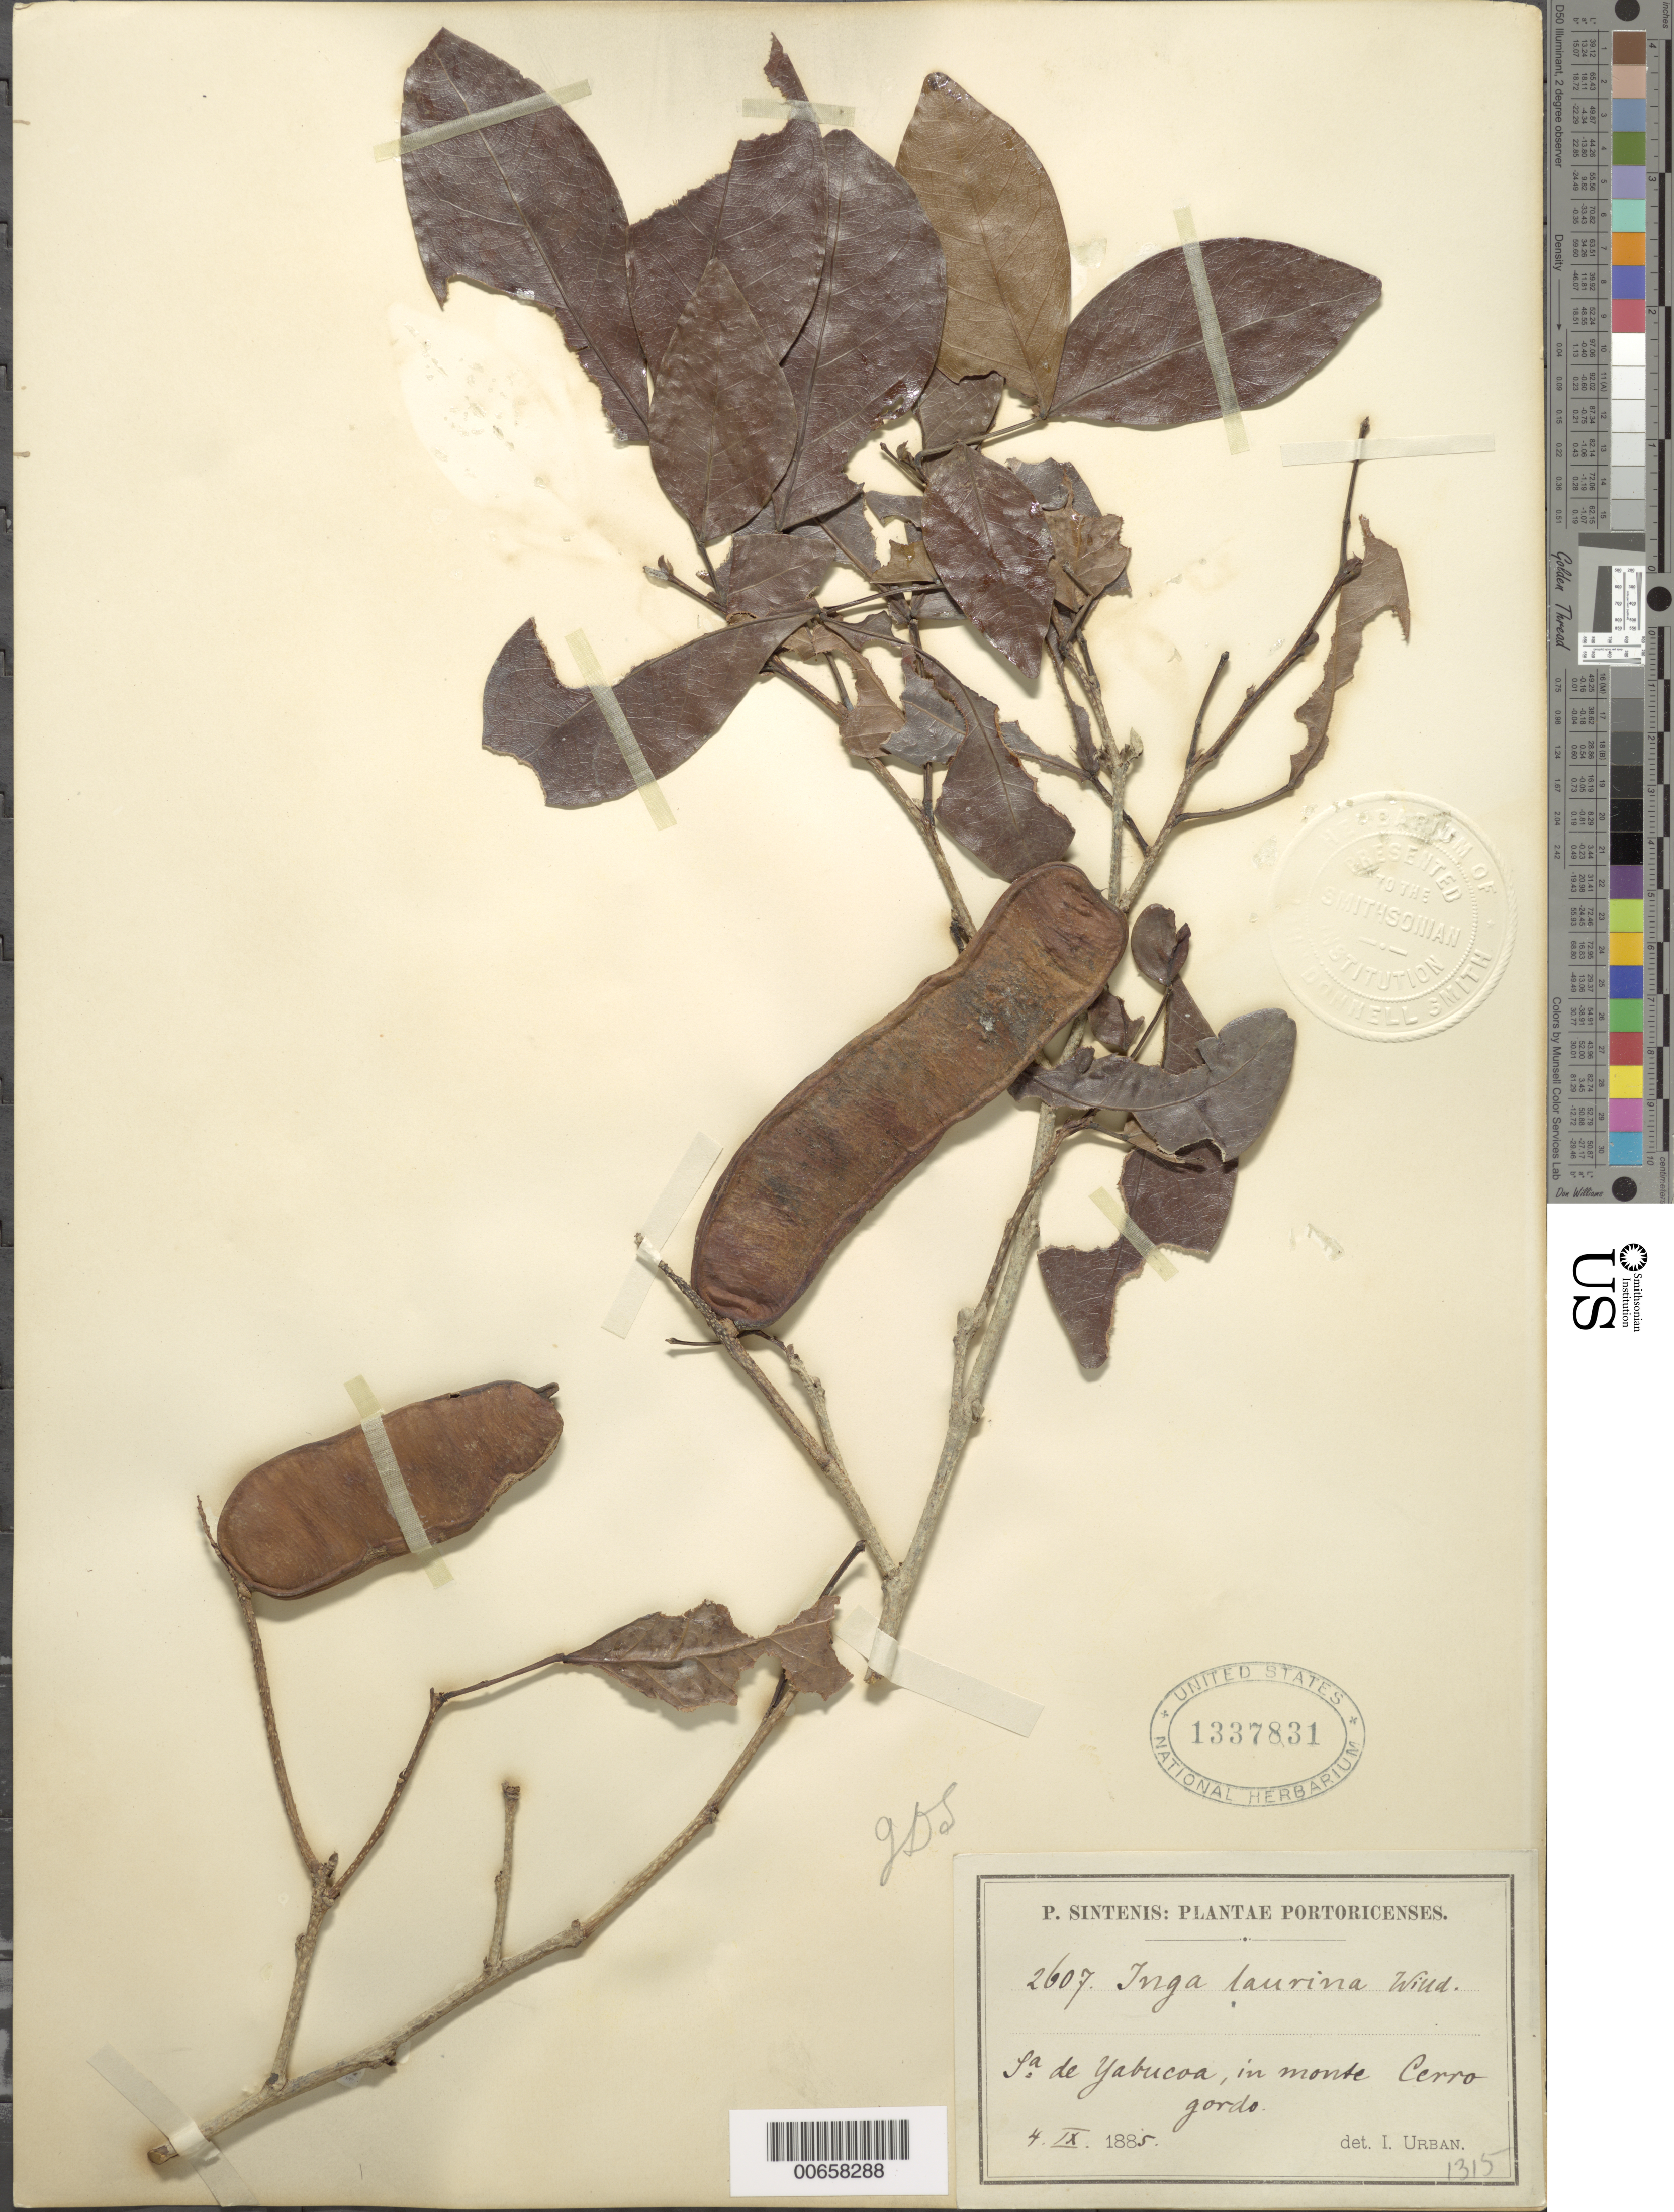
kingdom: Plantae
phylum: Tracheophyta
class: Magnoliopsida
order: Fabales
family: Fabaceae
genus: Inga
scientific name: Inga laurina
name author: (Sw.) Willd.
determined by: Urban, Ignatz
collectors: P. Sintenis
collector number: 2607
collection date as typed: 04 Sep 1885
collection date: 1885-09-04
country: Puerto Rico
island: Greater Antilles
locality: La de Yabucoa, in monte Cerro Gordo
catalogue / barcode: US 1337831